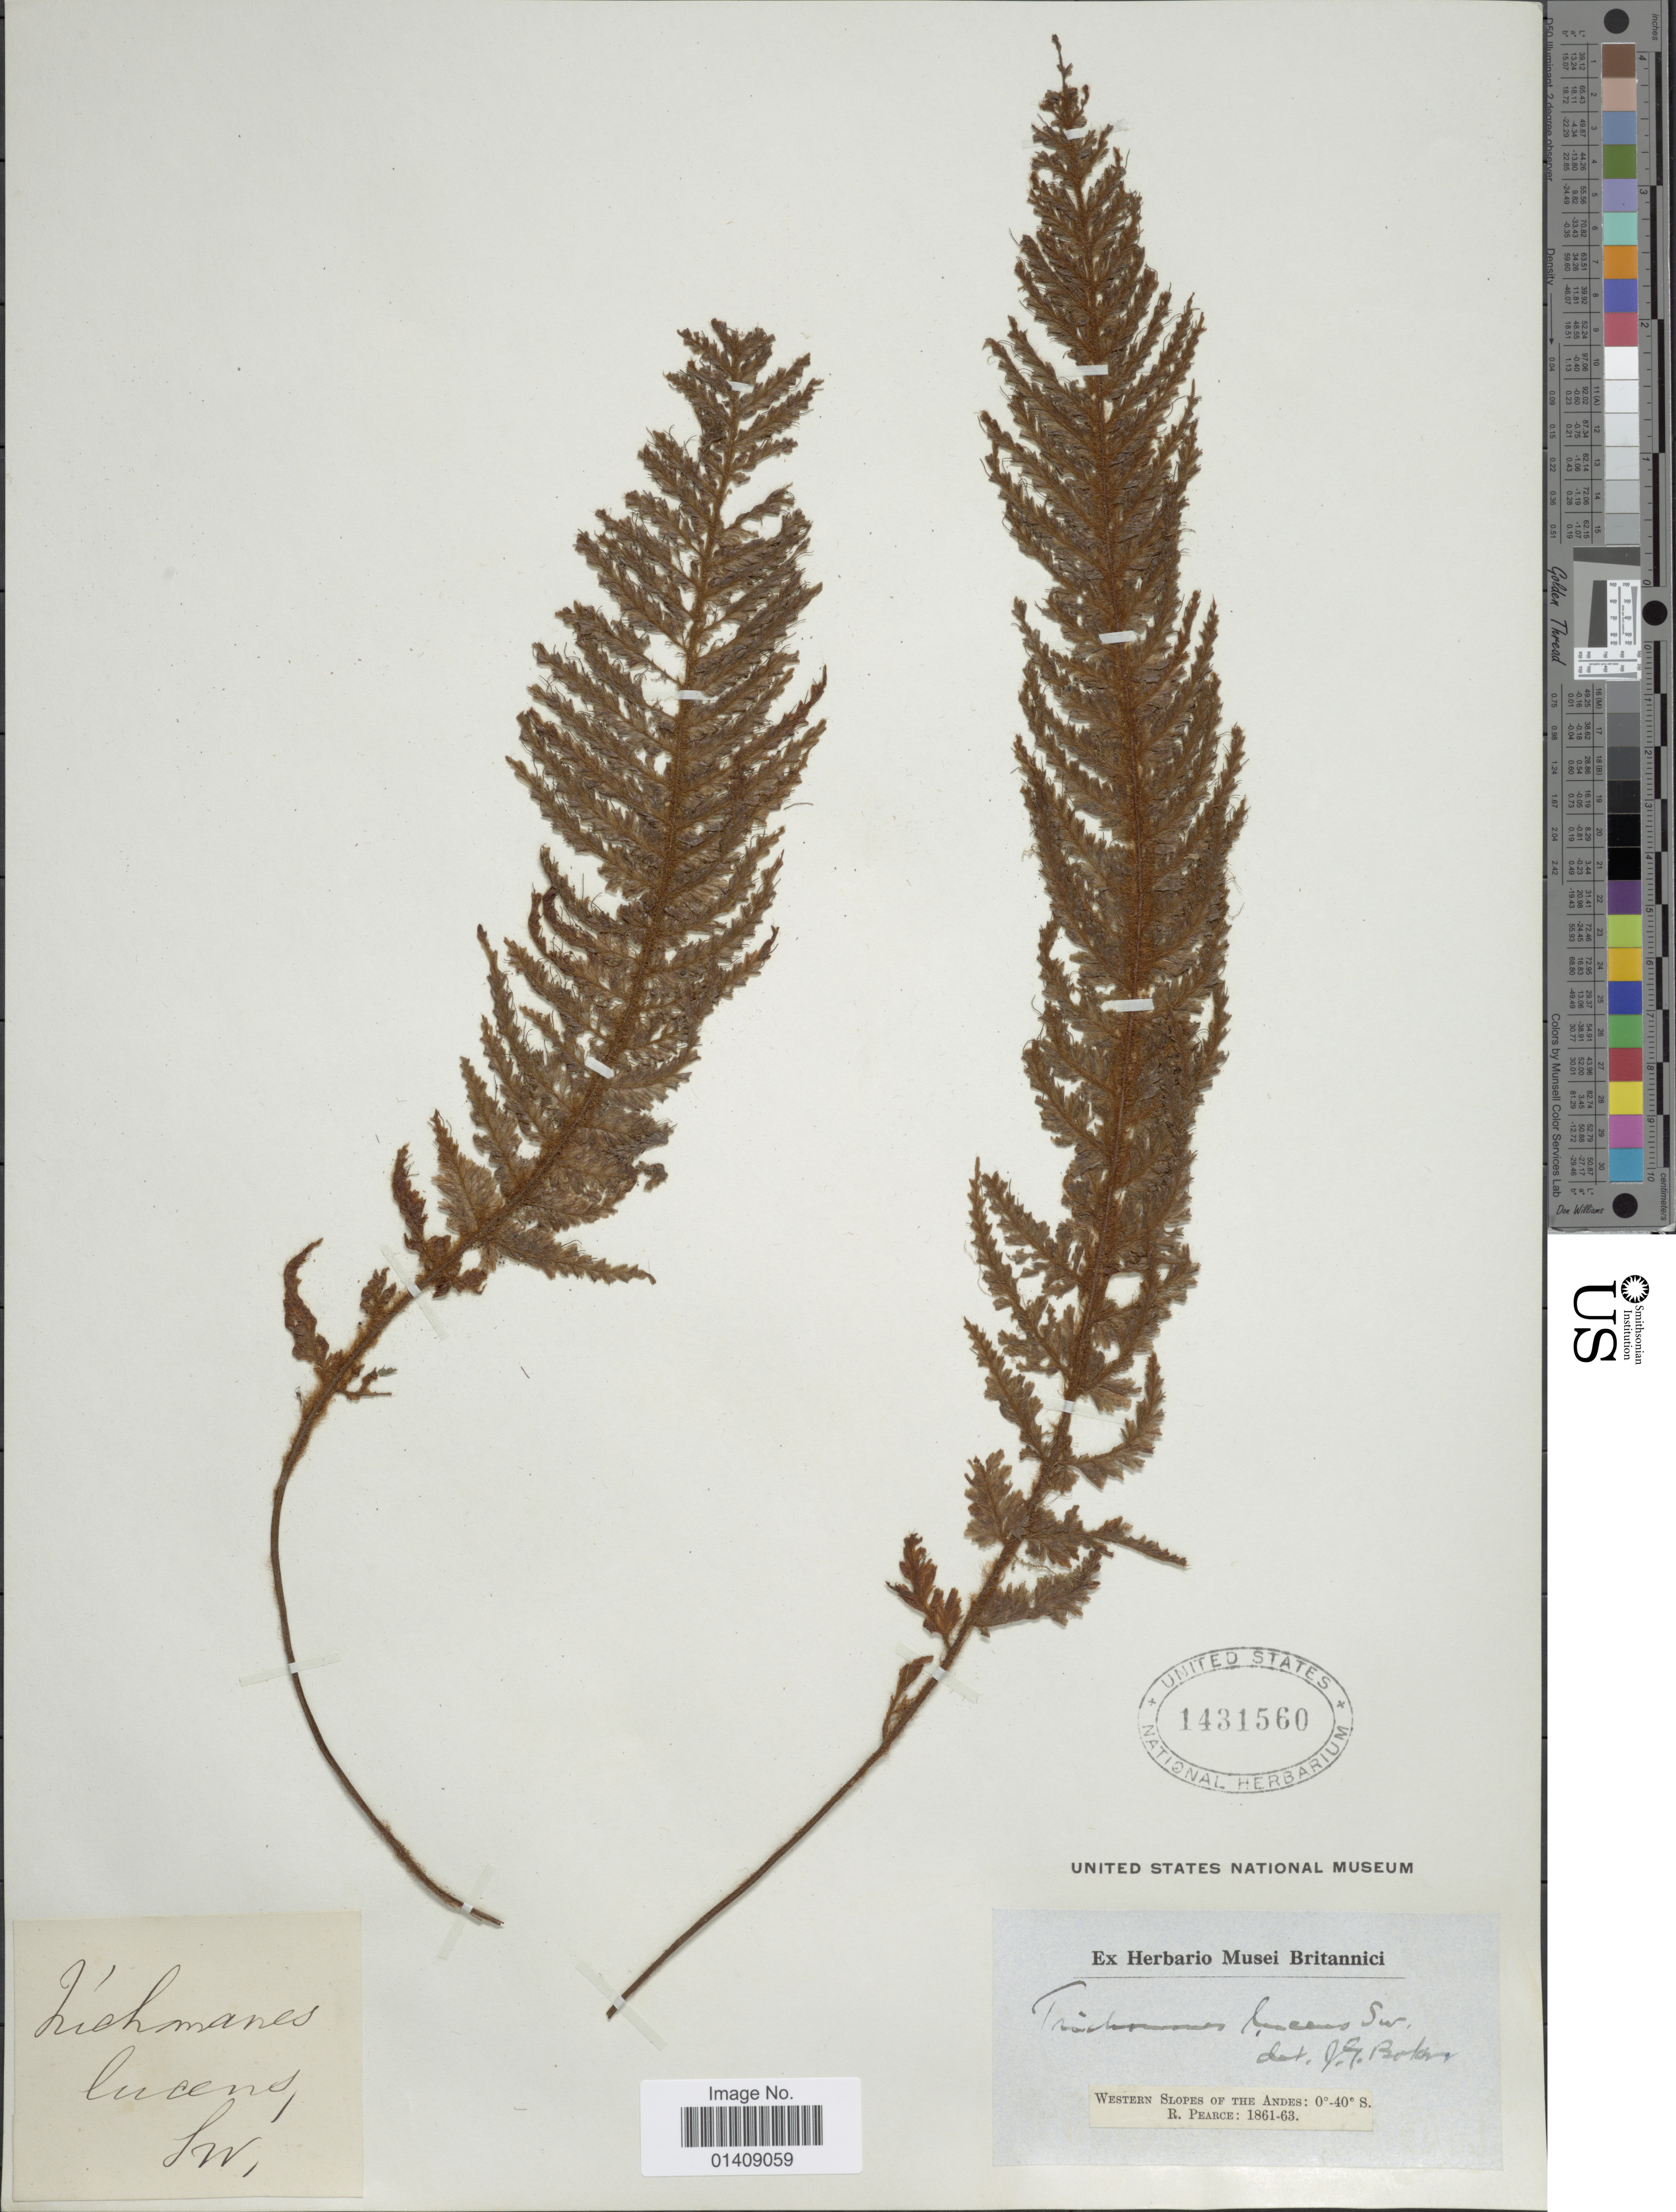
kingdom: Plantae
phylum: Tracheophyta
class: Polypodiopsida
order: Hymenophyllales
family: Hymenophyllaceae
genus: Trichomanes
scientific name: Trichomanes lucens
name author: Sw.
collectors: R. Pearce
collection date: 1861/1863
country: Switzerland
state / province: Lucerne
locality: Western slopes of the Andes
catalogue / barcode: US 1431560